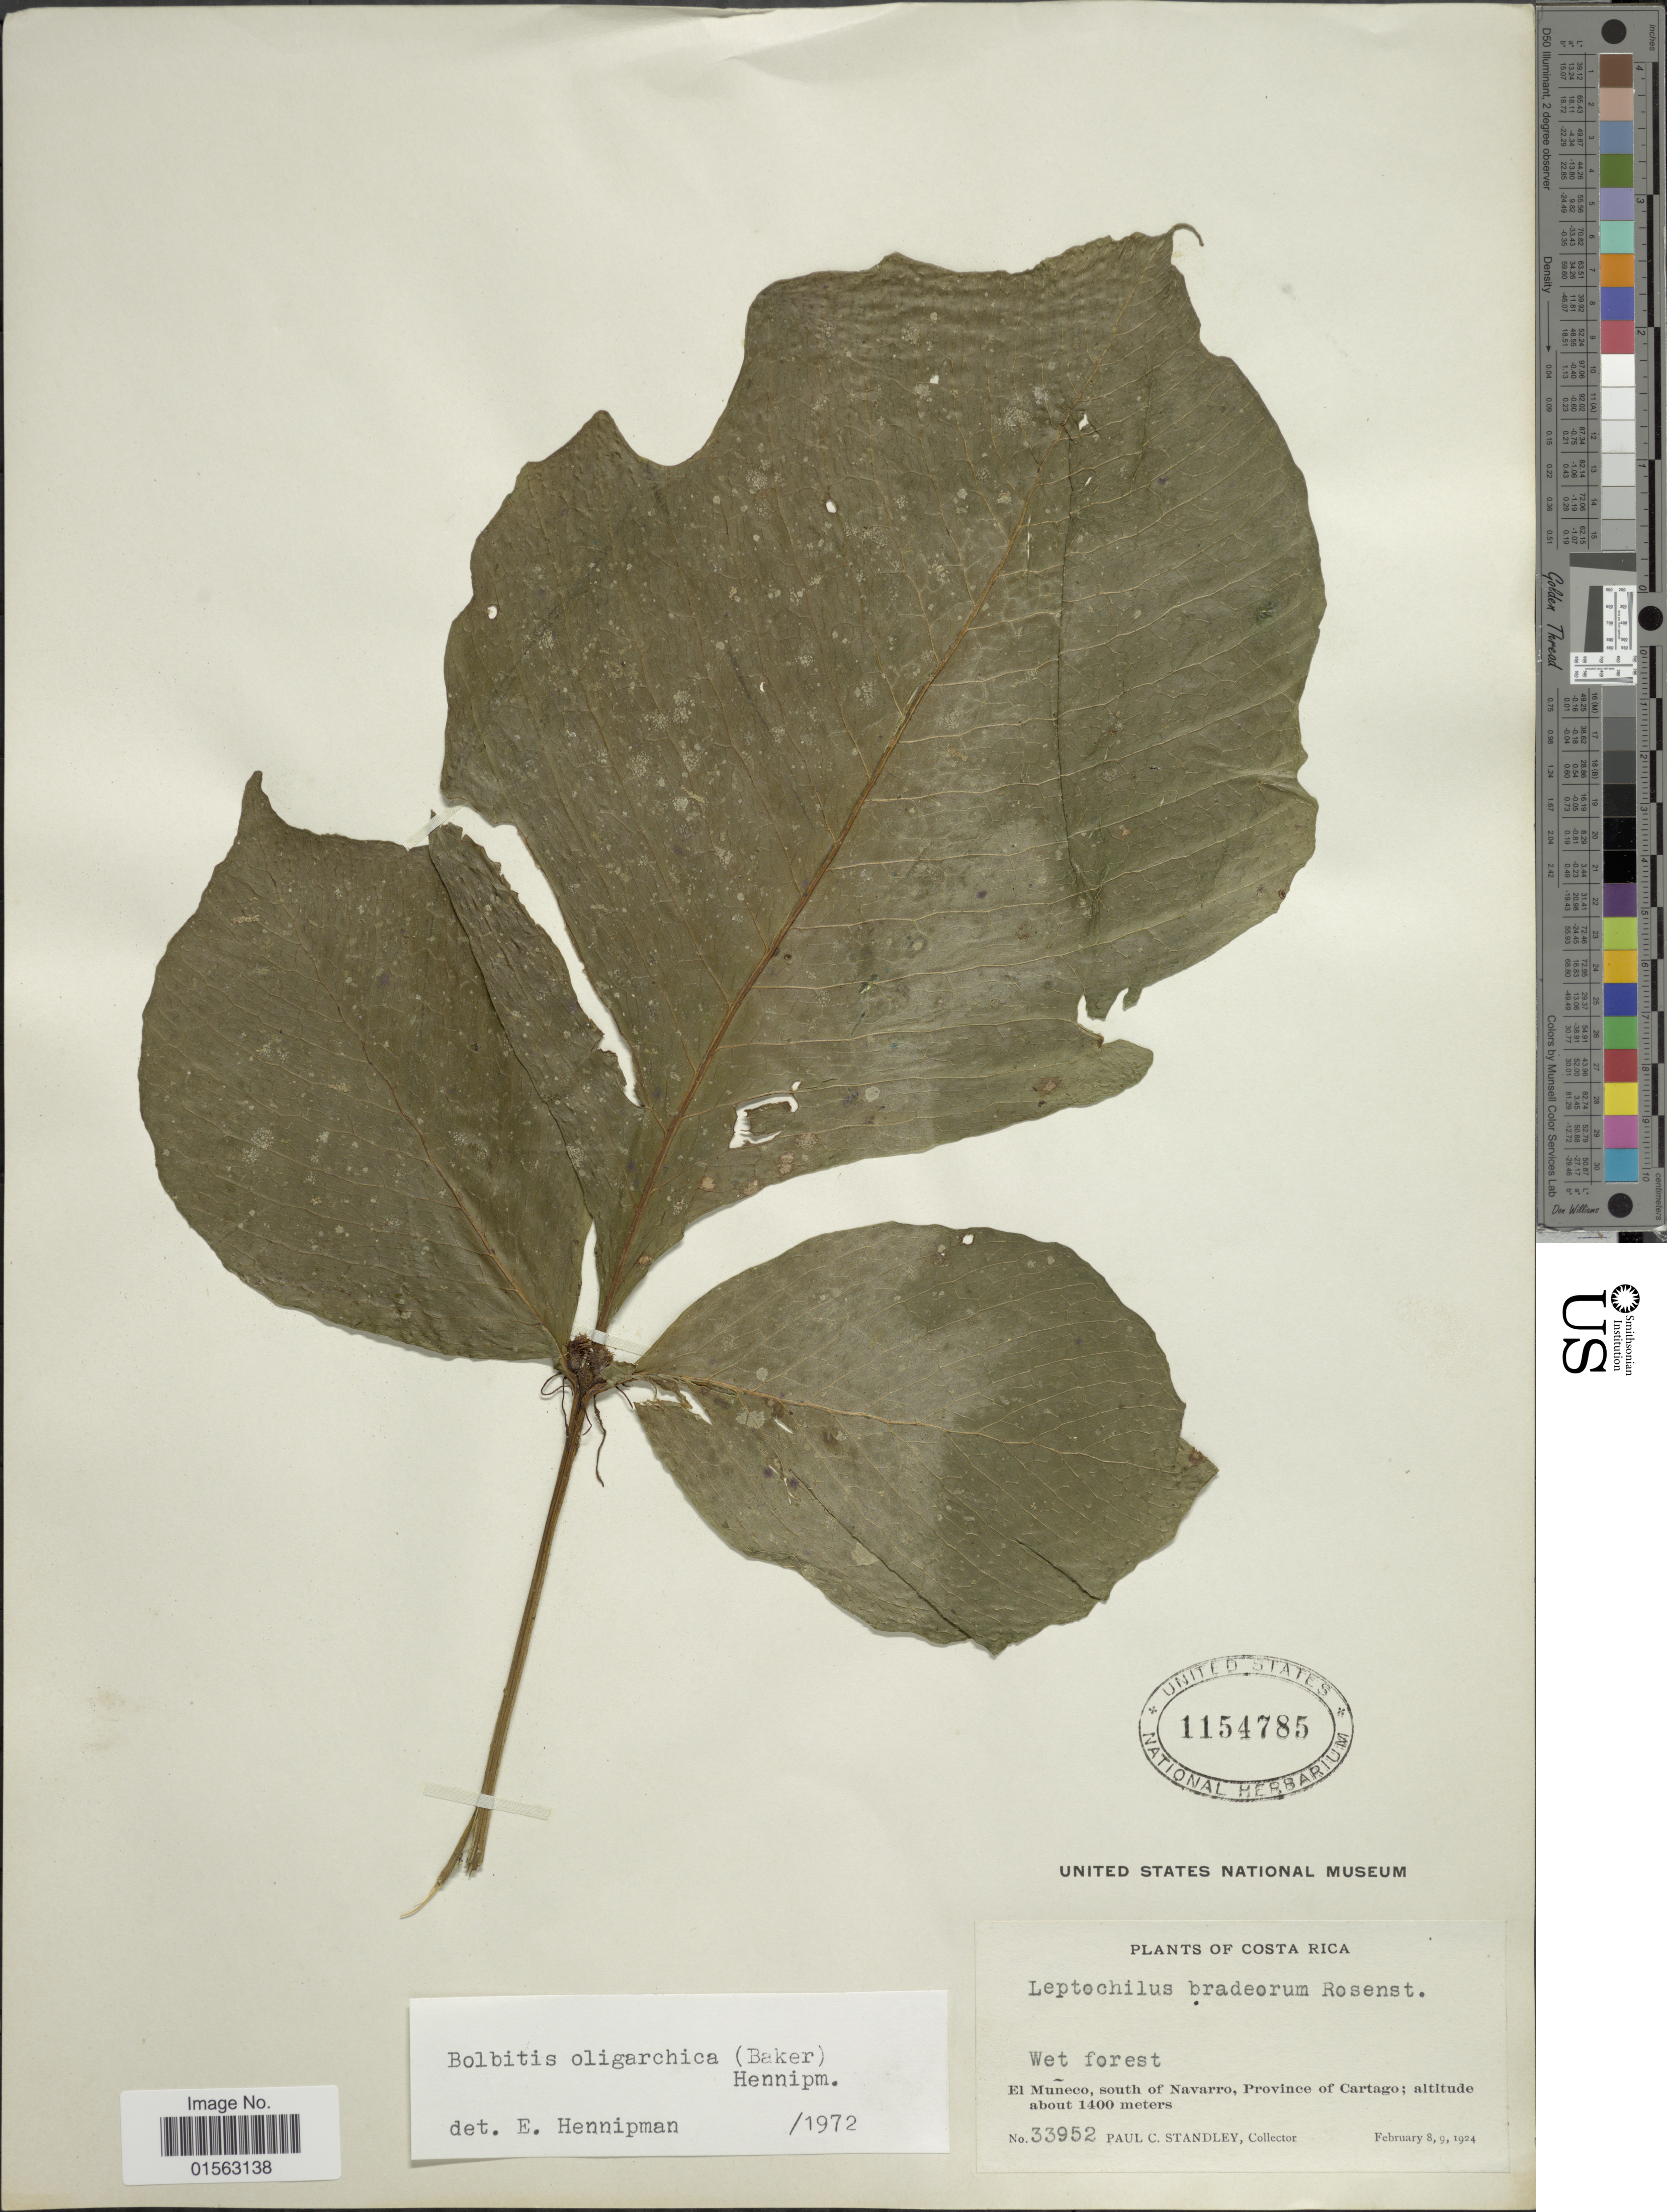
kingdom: Plantae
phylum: Tracheophyta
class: Polypodiopsida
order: Polypodiales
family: Dryopteridaceae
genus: Mickelia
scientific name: Mickelia oligarchica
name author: (Baker) R.C. Moran et al.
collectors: P. C. Standley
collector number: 33952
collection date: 1924-02-08/1924-02-09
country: Costa Rica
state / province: Cartago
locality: Costa Rica, El Muñeco, south of Navarro, Province of Cartago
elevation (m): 1400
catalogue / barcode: US 1154785